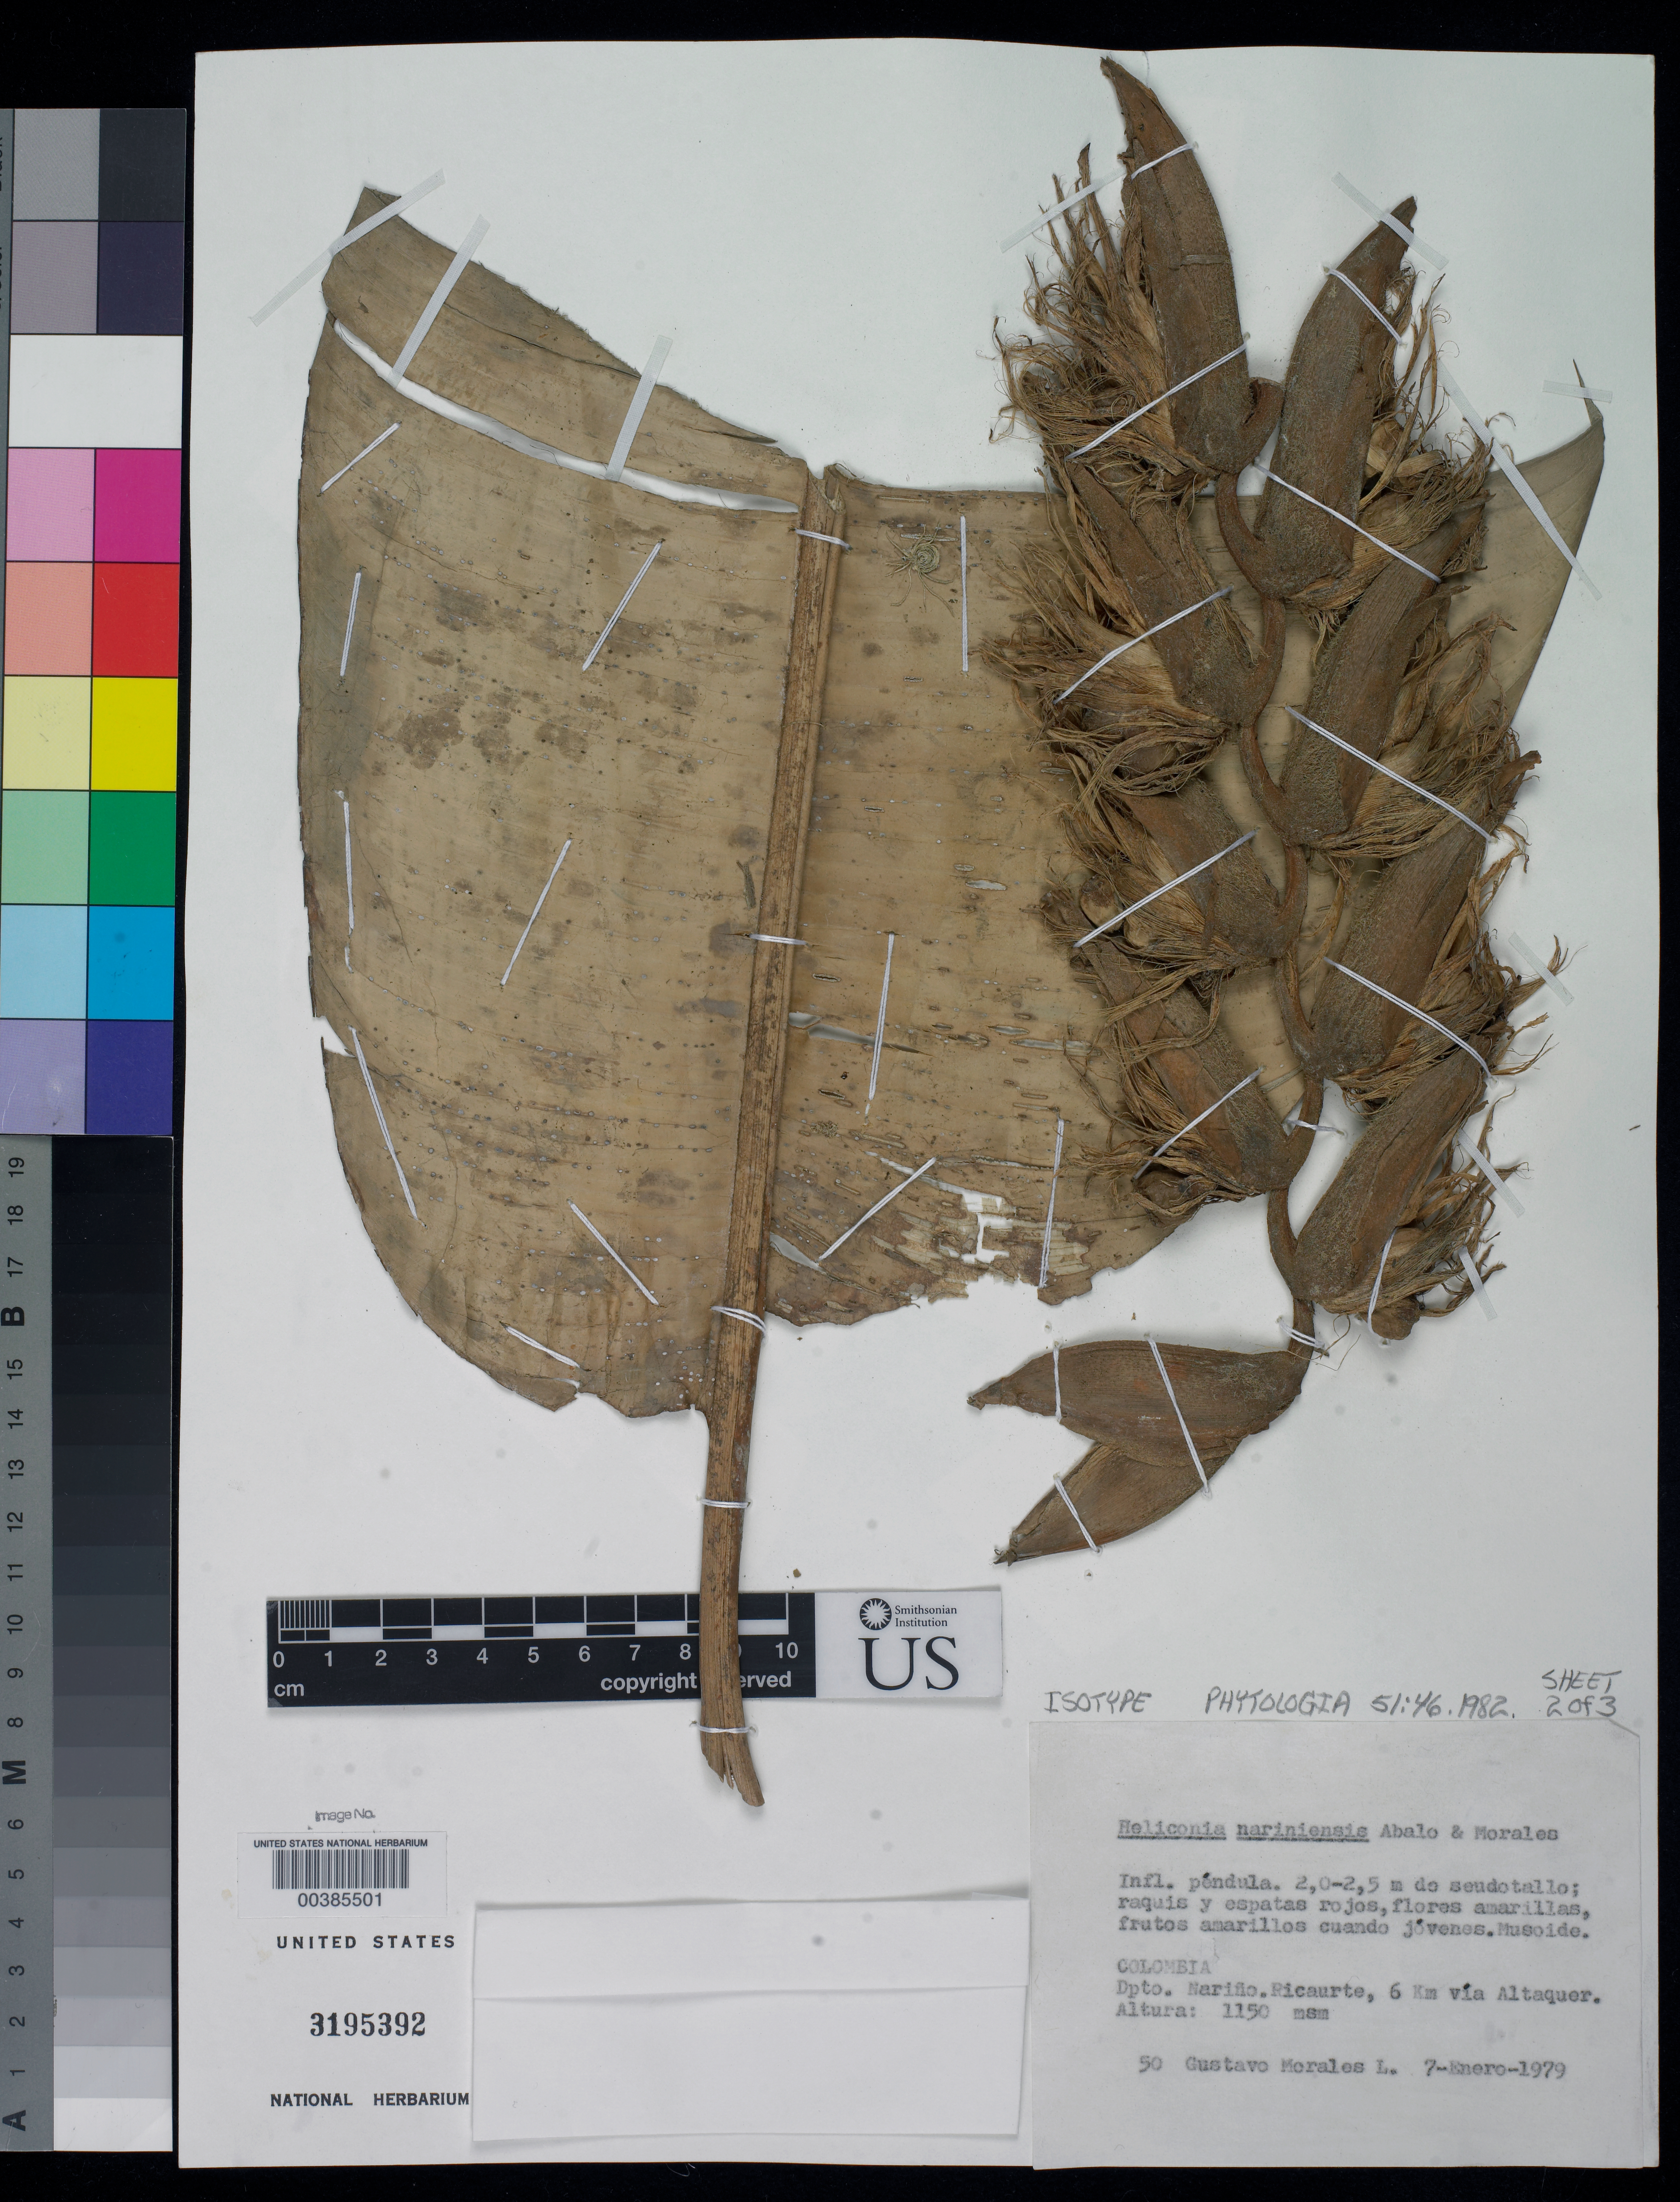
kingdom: Plantae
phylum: Tracheophyta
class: Liliopsida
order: Zingiberales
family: Heliconiaceae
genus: Heliconia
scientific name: Heliconia nariniensis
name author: Abalo & G. Morales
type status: Isotype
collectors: G. Morales L.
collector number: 50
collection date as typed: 07 Jan 1979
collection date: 1979-01-07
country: Colombia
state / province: Nariño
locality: Ricaurte, 6 km via Altarquer.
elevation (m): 1150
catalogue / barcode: US 3195392